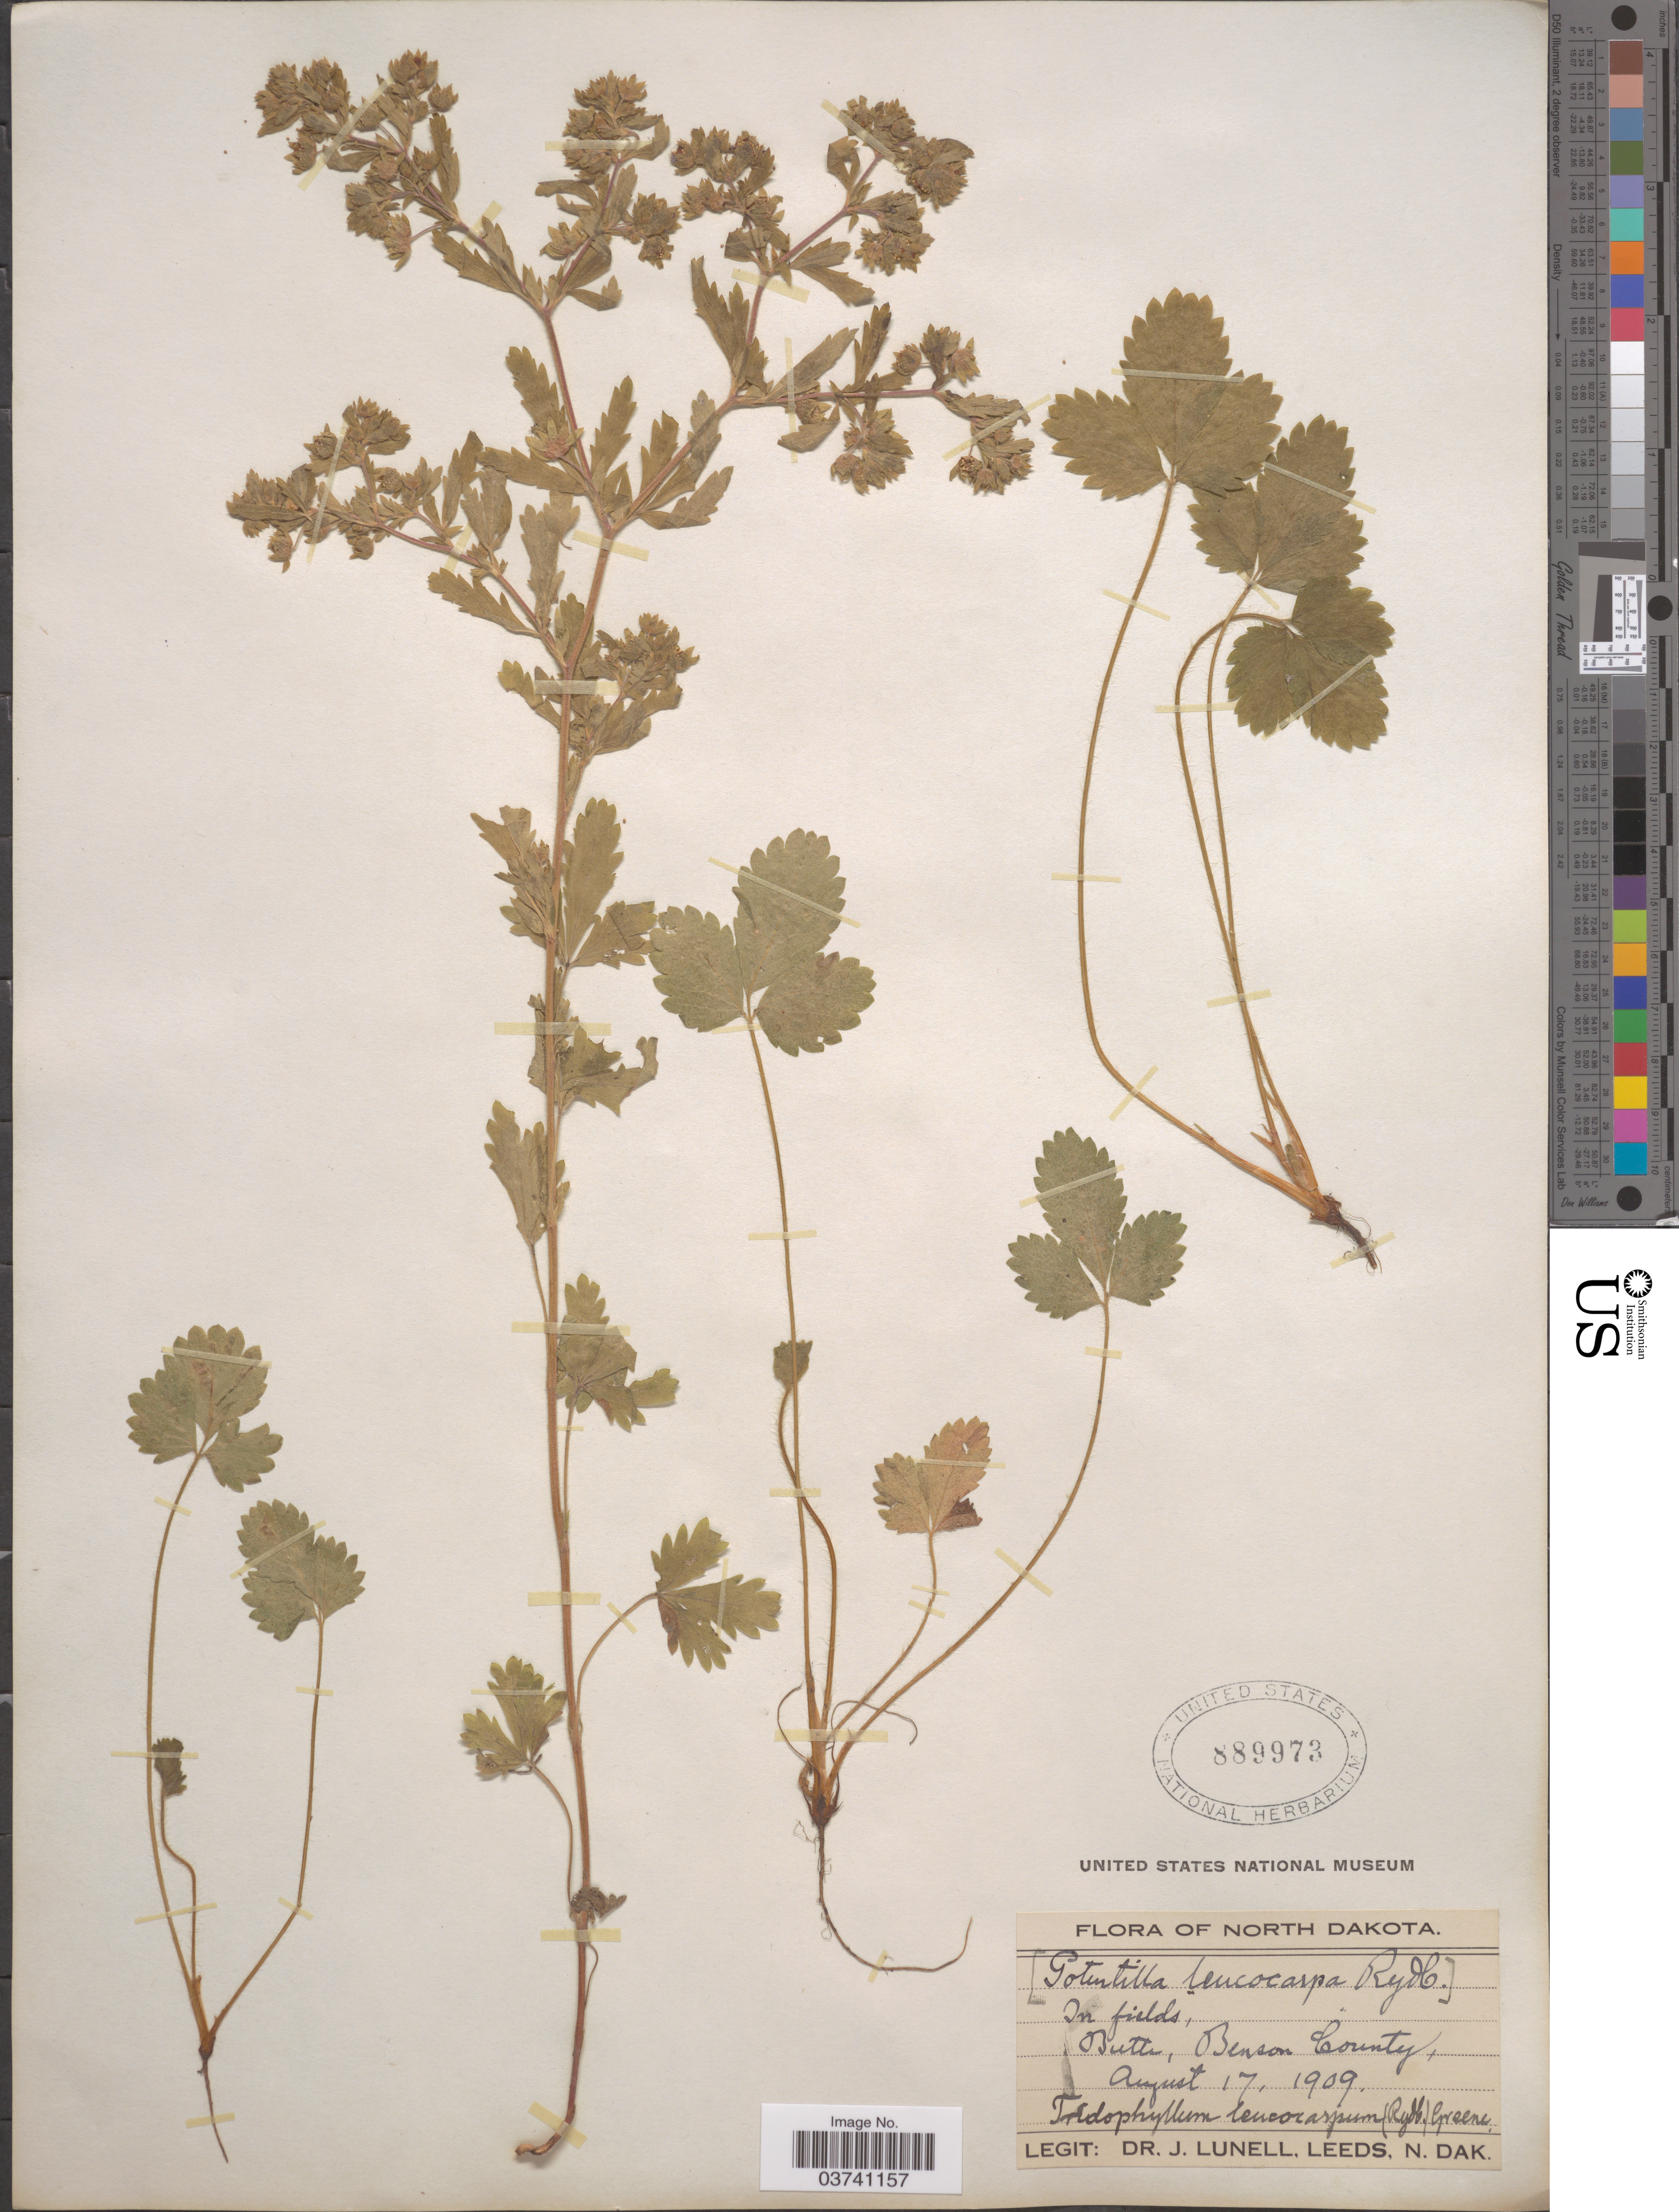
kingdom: Plantae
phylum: Tracheophyta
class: Magnoliopsida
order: Rosales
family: Rosaceae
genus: Potentilla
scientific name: Potentilla rivalis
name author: Nutt.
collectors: J. Leeds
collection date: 1909-08-17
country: United States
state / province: North Dakota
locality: Butte, Benson County.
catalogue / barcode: US 889973